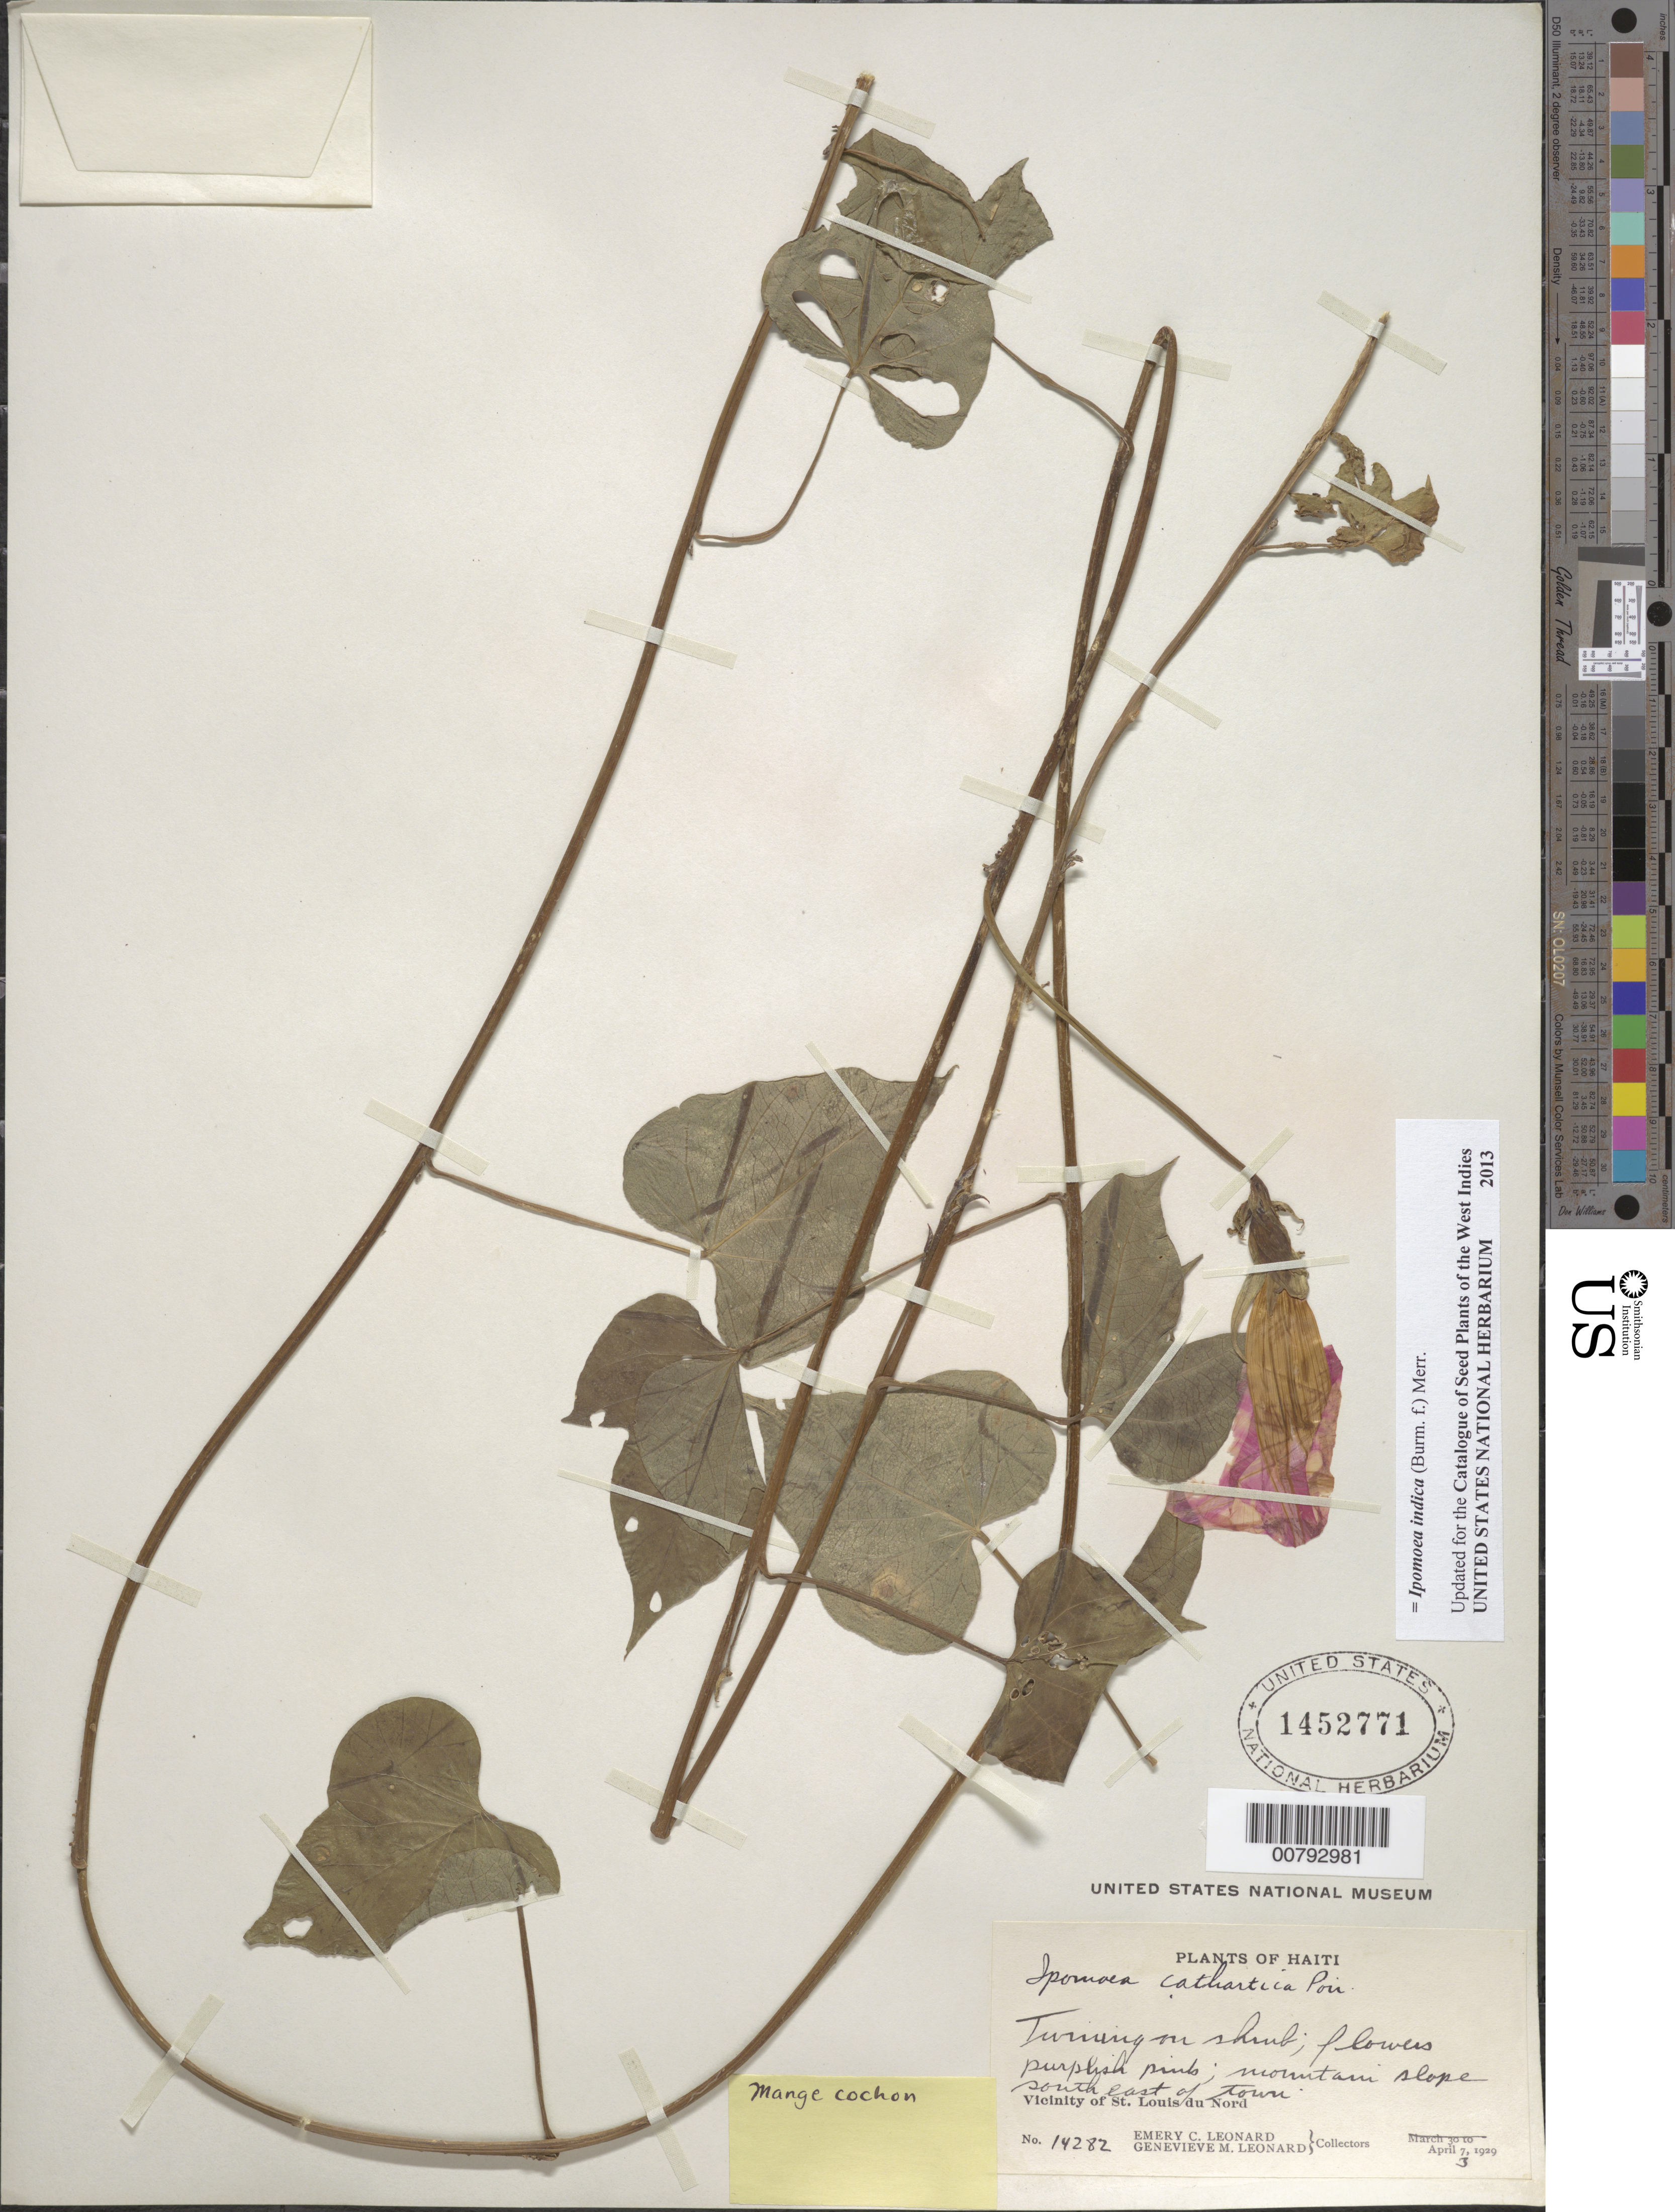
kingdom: Plantae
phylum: Tracheophyta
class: Magnoliopsida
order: Solanales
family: Convolvulaceae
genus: Ipomoea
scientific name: Ipomoea indica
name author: (Burm.) Merr.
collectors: E. C. Leonard & G. M. Leonard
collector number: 14282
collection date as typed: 03 Apr 1929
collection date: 1929-04-03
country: Haiti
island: Hispaniola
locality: Vicinity of St. Louis du Nord, southeast of town.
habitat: Mountain slope.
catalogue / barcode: US 1452771